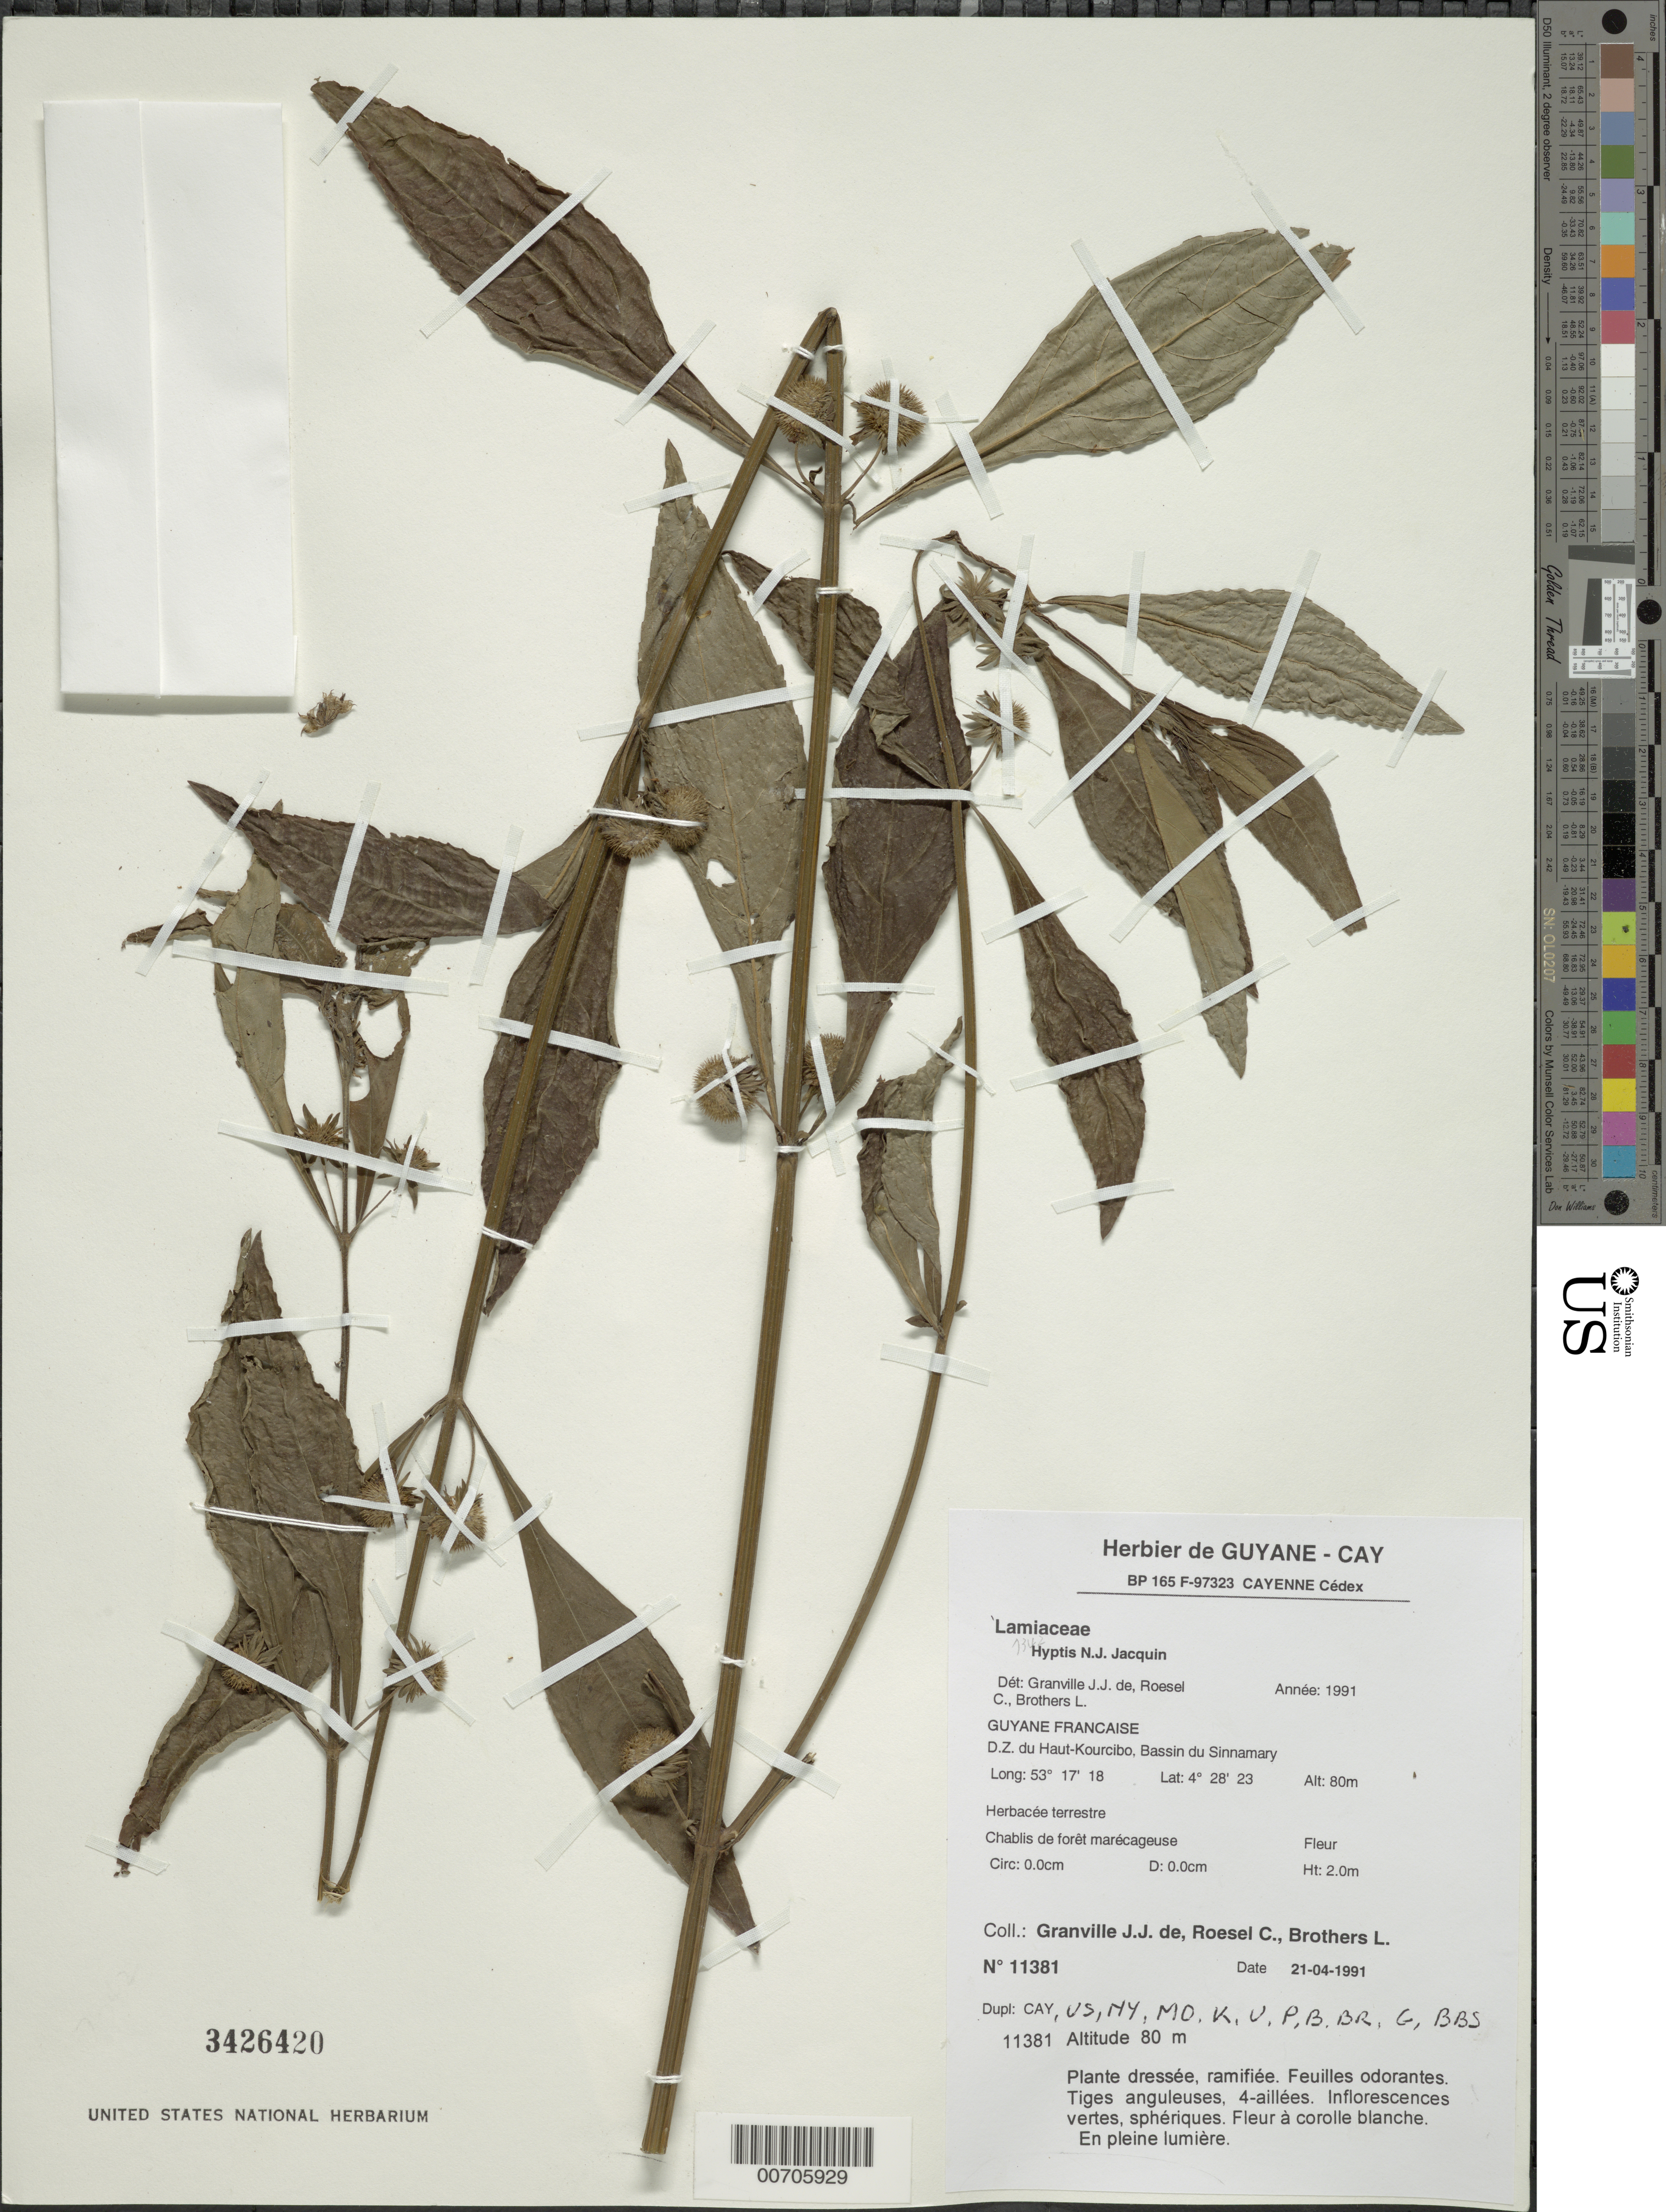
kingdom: Plantae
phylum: Tracheophyta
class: Magnoliopsida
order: Lamiales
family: Lamiaceae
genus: Hyptis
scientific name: Hyptis sp.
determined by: Granville, J. J.; Roesel, C. S.; Brothers, Leslie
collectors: J.-J. de Granville, C. S. Roesel & L. Brothers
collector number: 11381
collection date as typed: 21-Apr-91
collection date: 1991-04-21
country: French Guiana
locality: D.Z. du Haut-Kourcibo, Bassin du Sinnamary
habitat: Chablis de forêt marécageuse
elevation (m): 80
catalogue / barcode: US 3426420